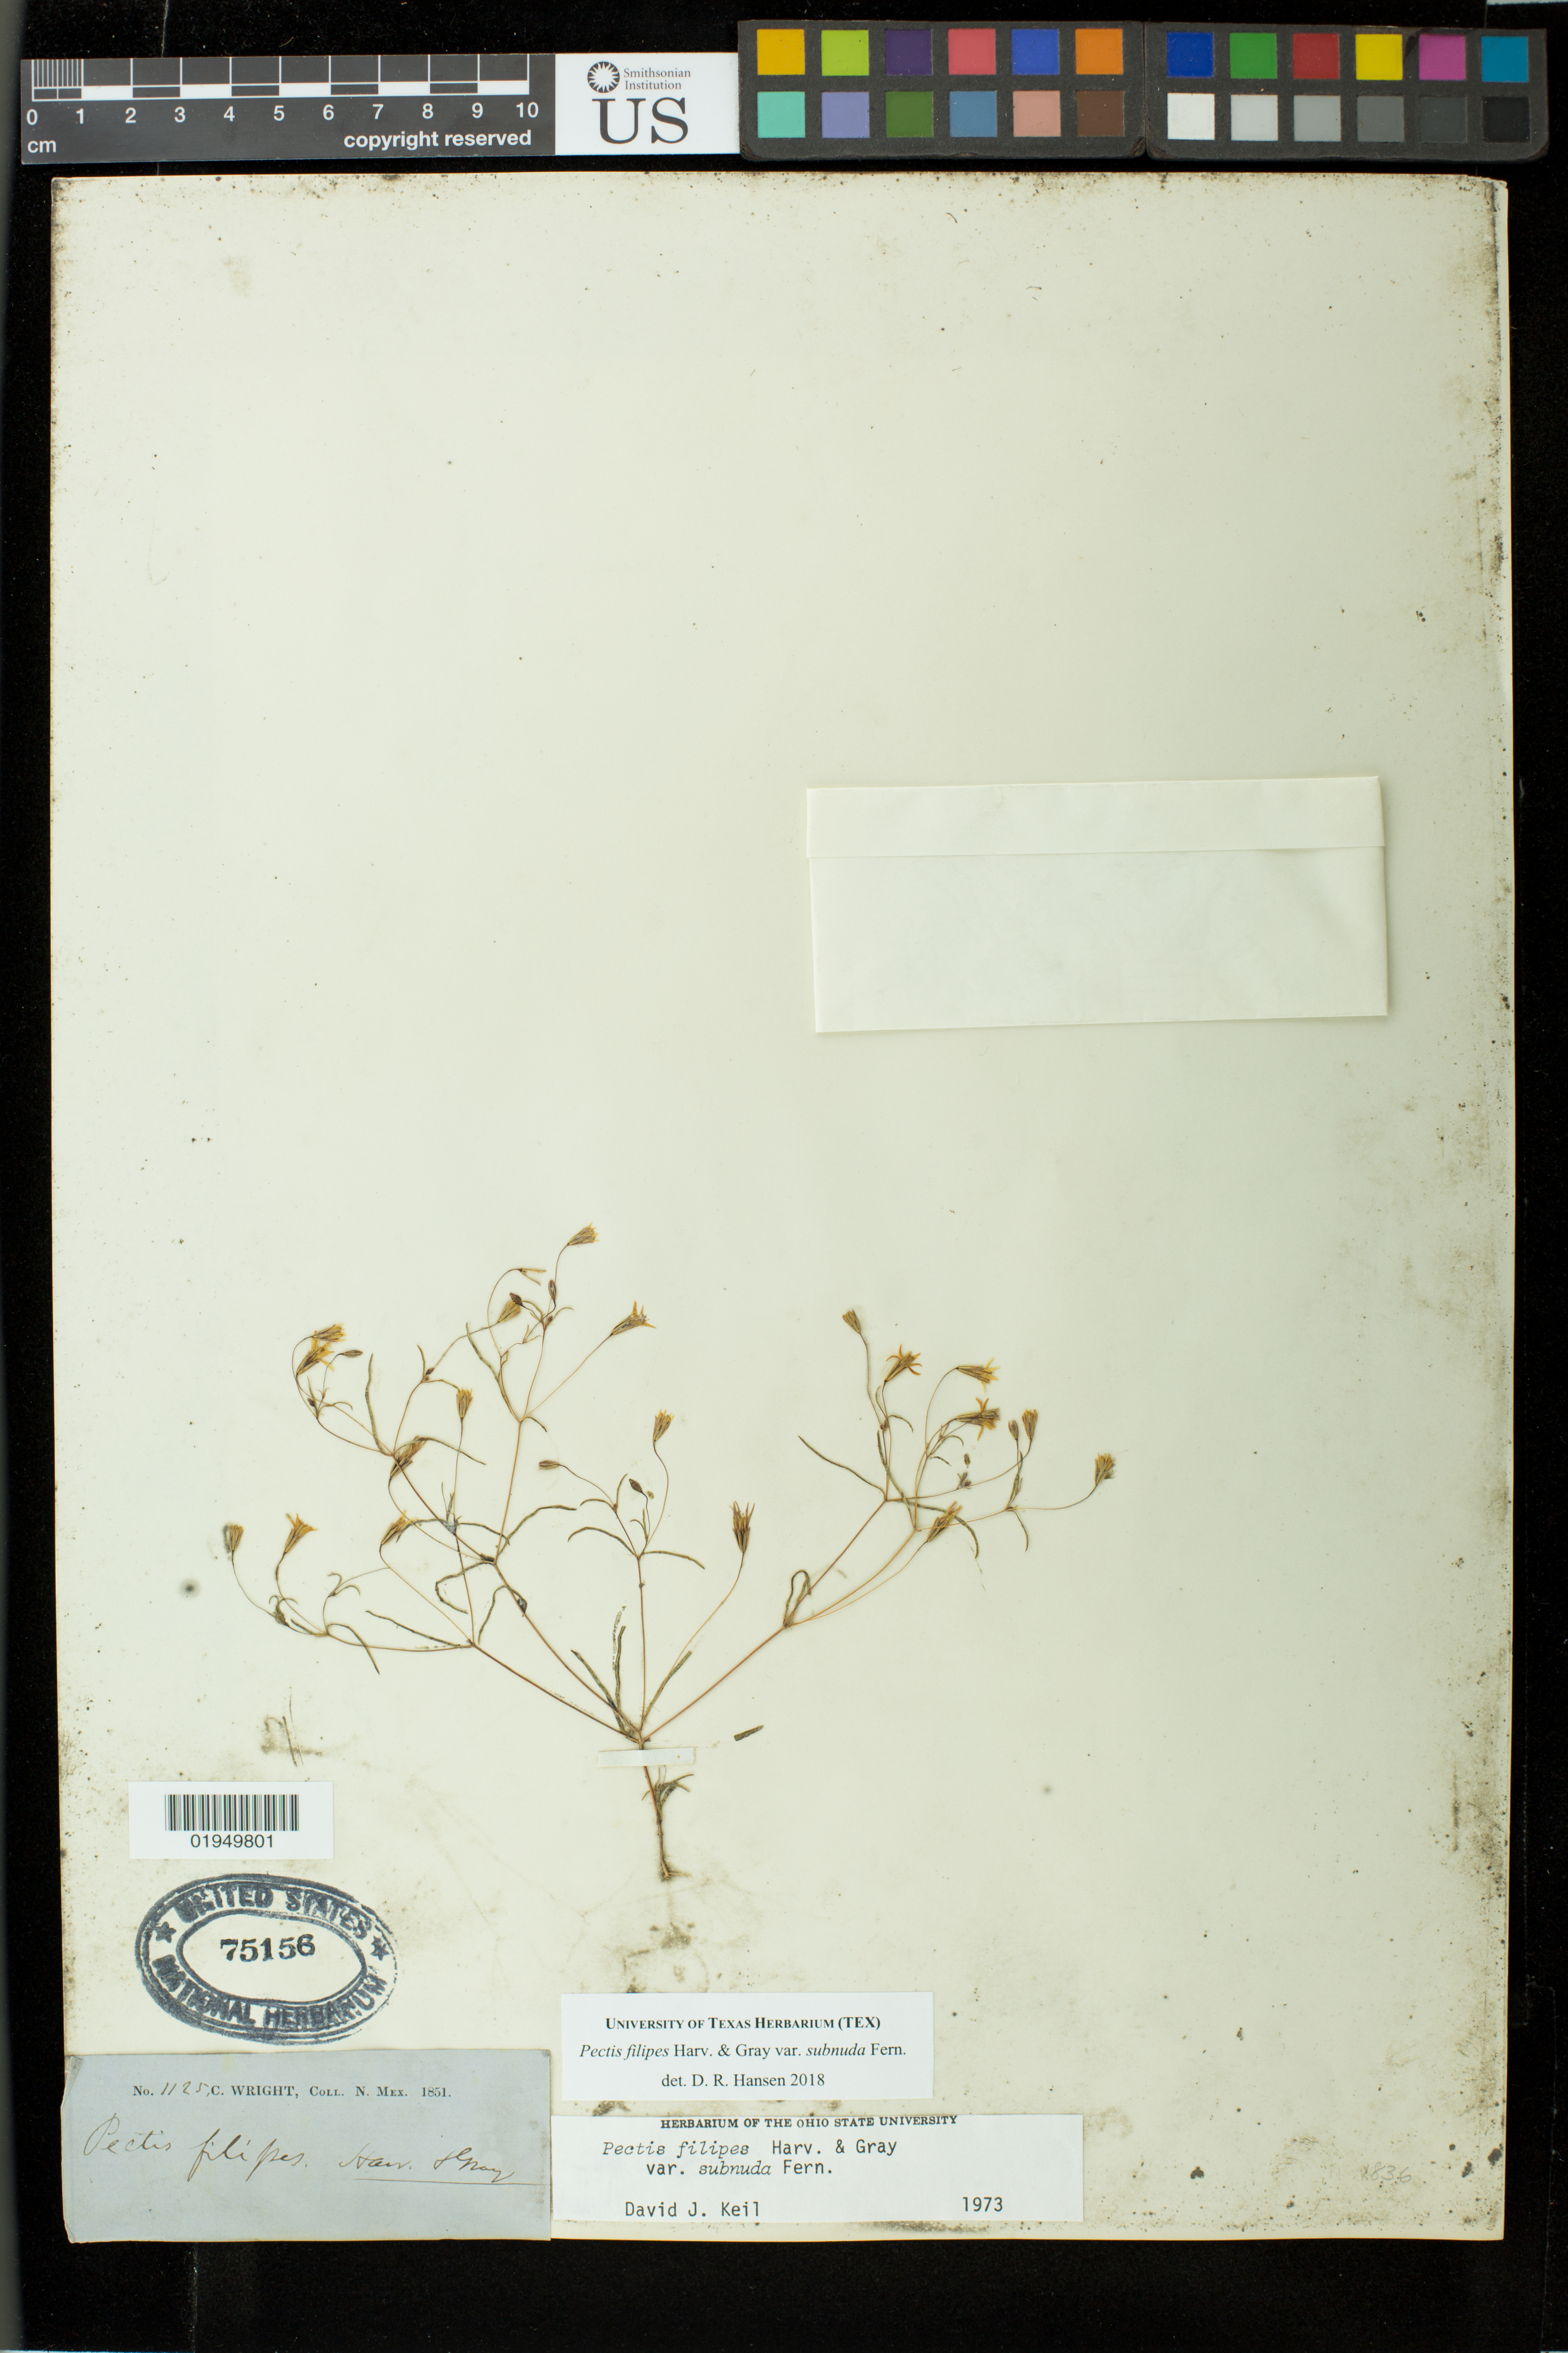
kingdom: Plantae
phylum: Tracheophyta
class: Magnoliopsida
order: Asterales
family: Asteraceae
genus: Pectis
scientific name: Pectis filipes var. subnuda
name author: Fernald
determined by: Hansen, D. R.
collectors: C. Wright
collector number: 1125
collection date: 1851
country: United States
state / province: New Mexico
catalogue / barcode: US 75156